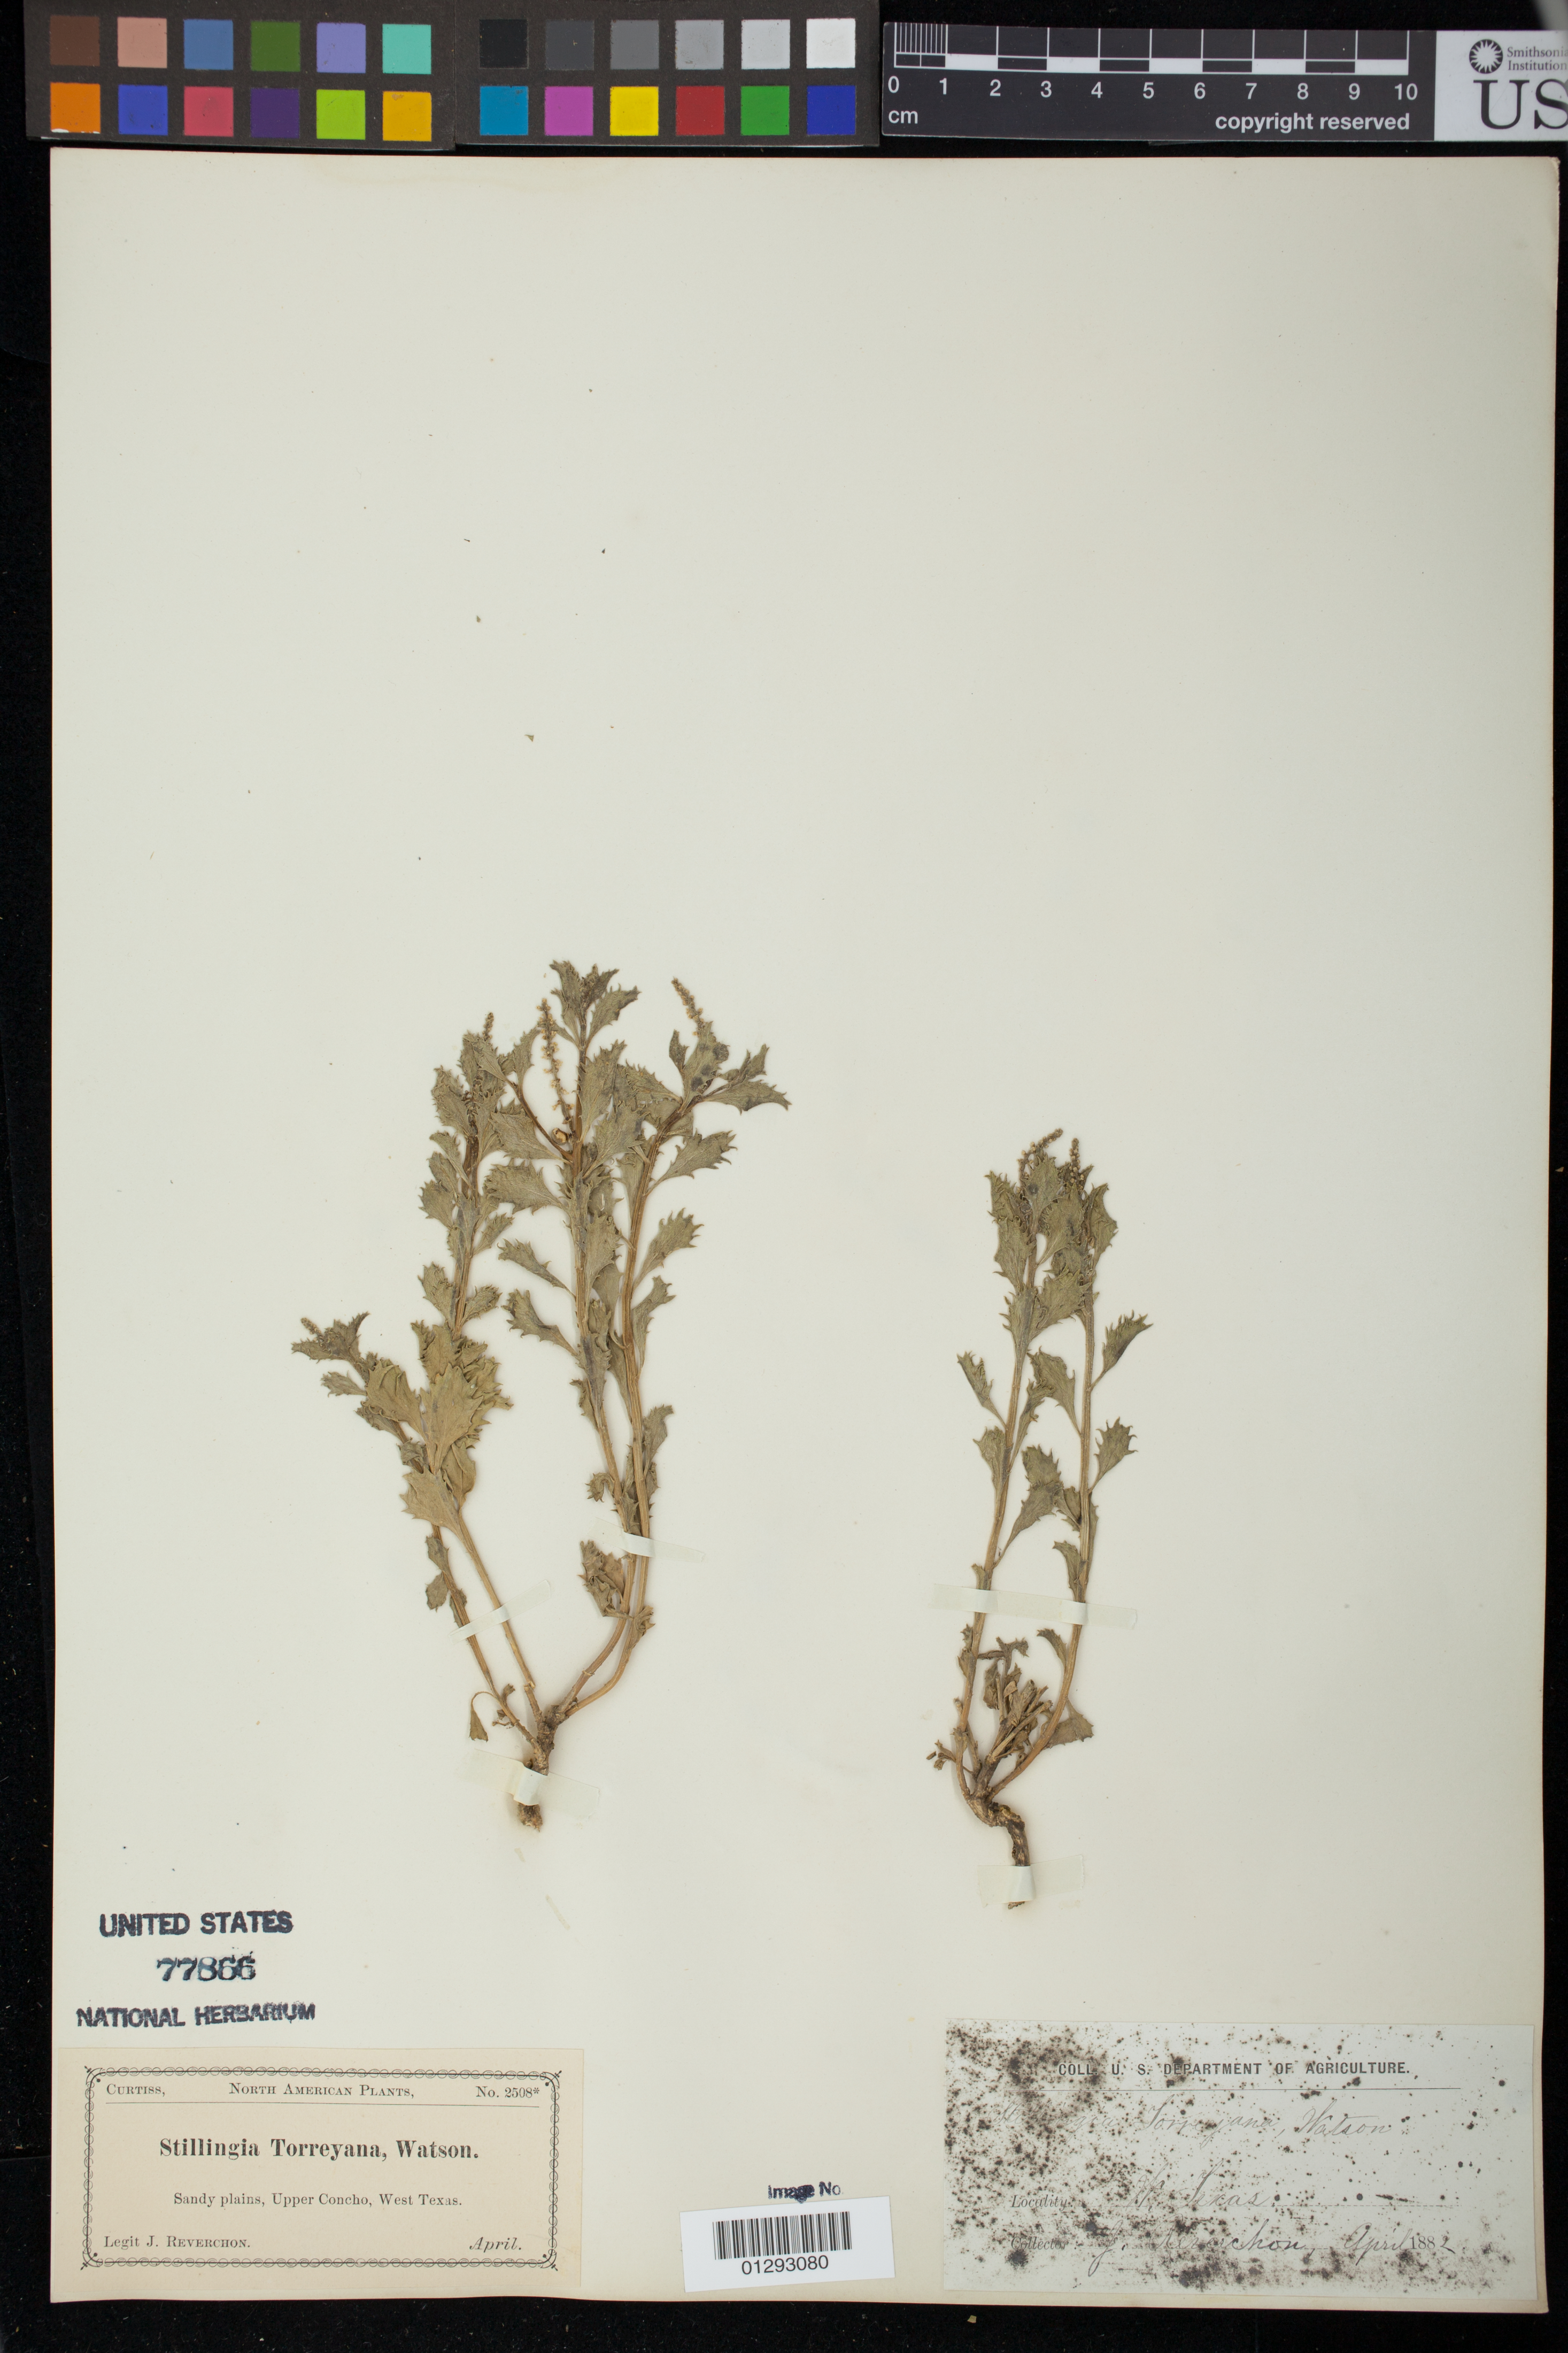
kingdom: Plantae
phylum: Tracheophyta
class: Magnoliopsida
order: Malpighiales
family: Euphorbiaceae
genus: Stillingia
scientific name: Stillingia treculiana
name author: (Müll. Arg.) I.M. Johnst.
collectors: J. Reverchon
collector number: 2508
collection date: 1882-04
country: United States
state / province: Texas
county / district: Concho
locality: Upper Concho, West Texas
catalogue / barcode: US 77866